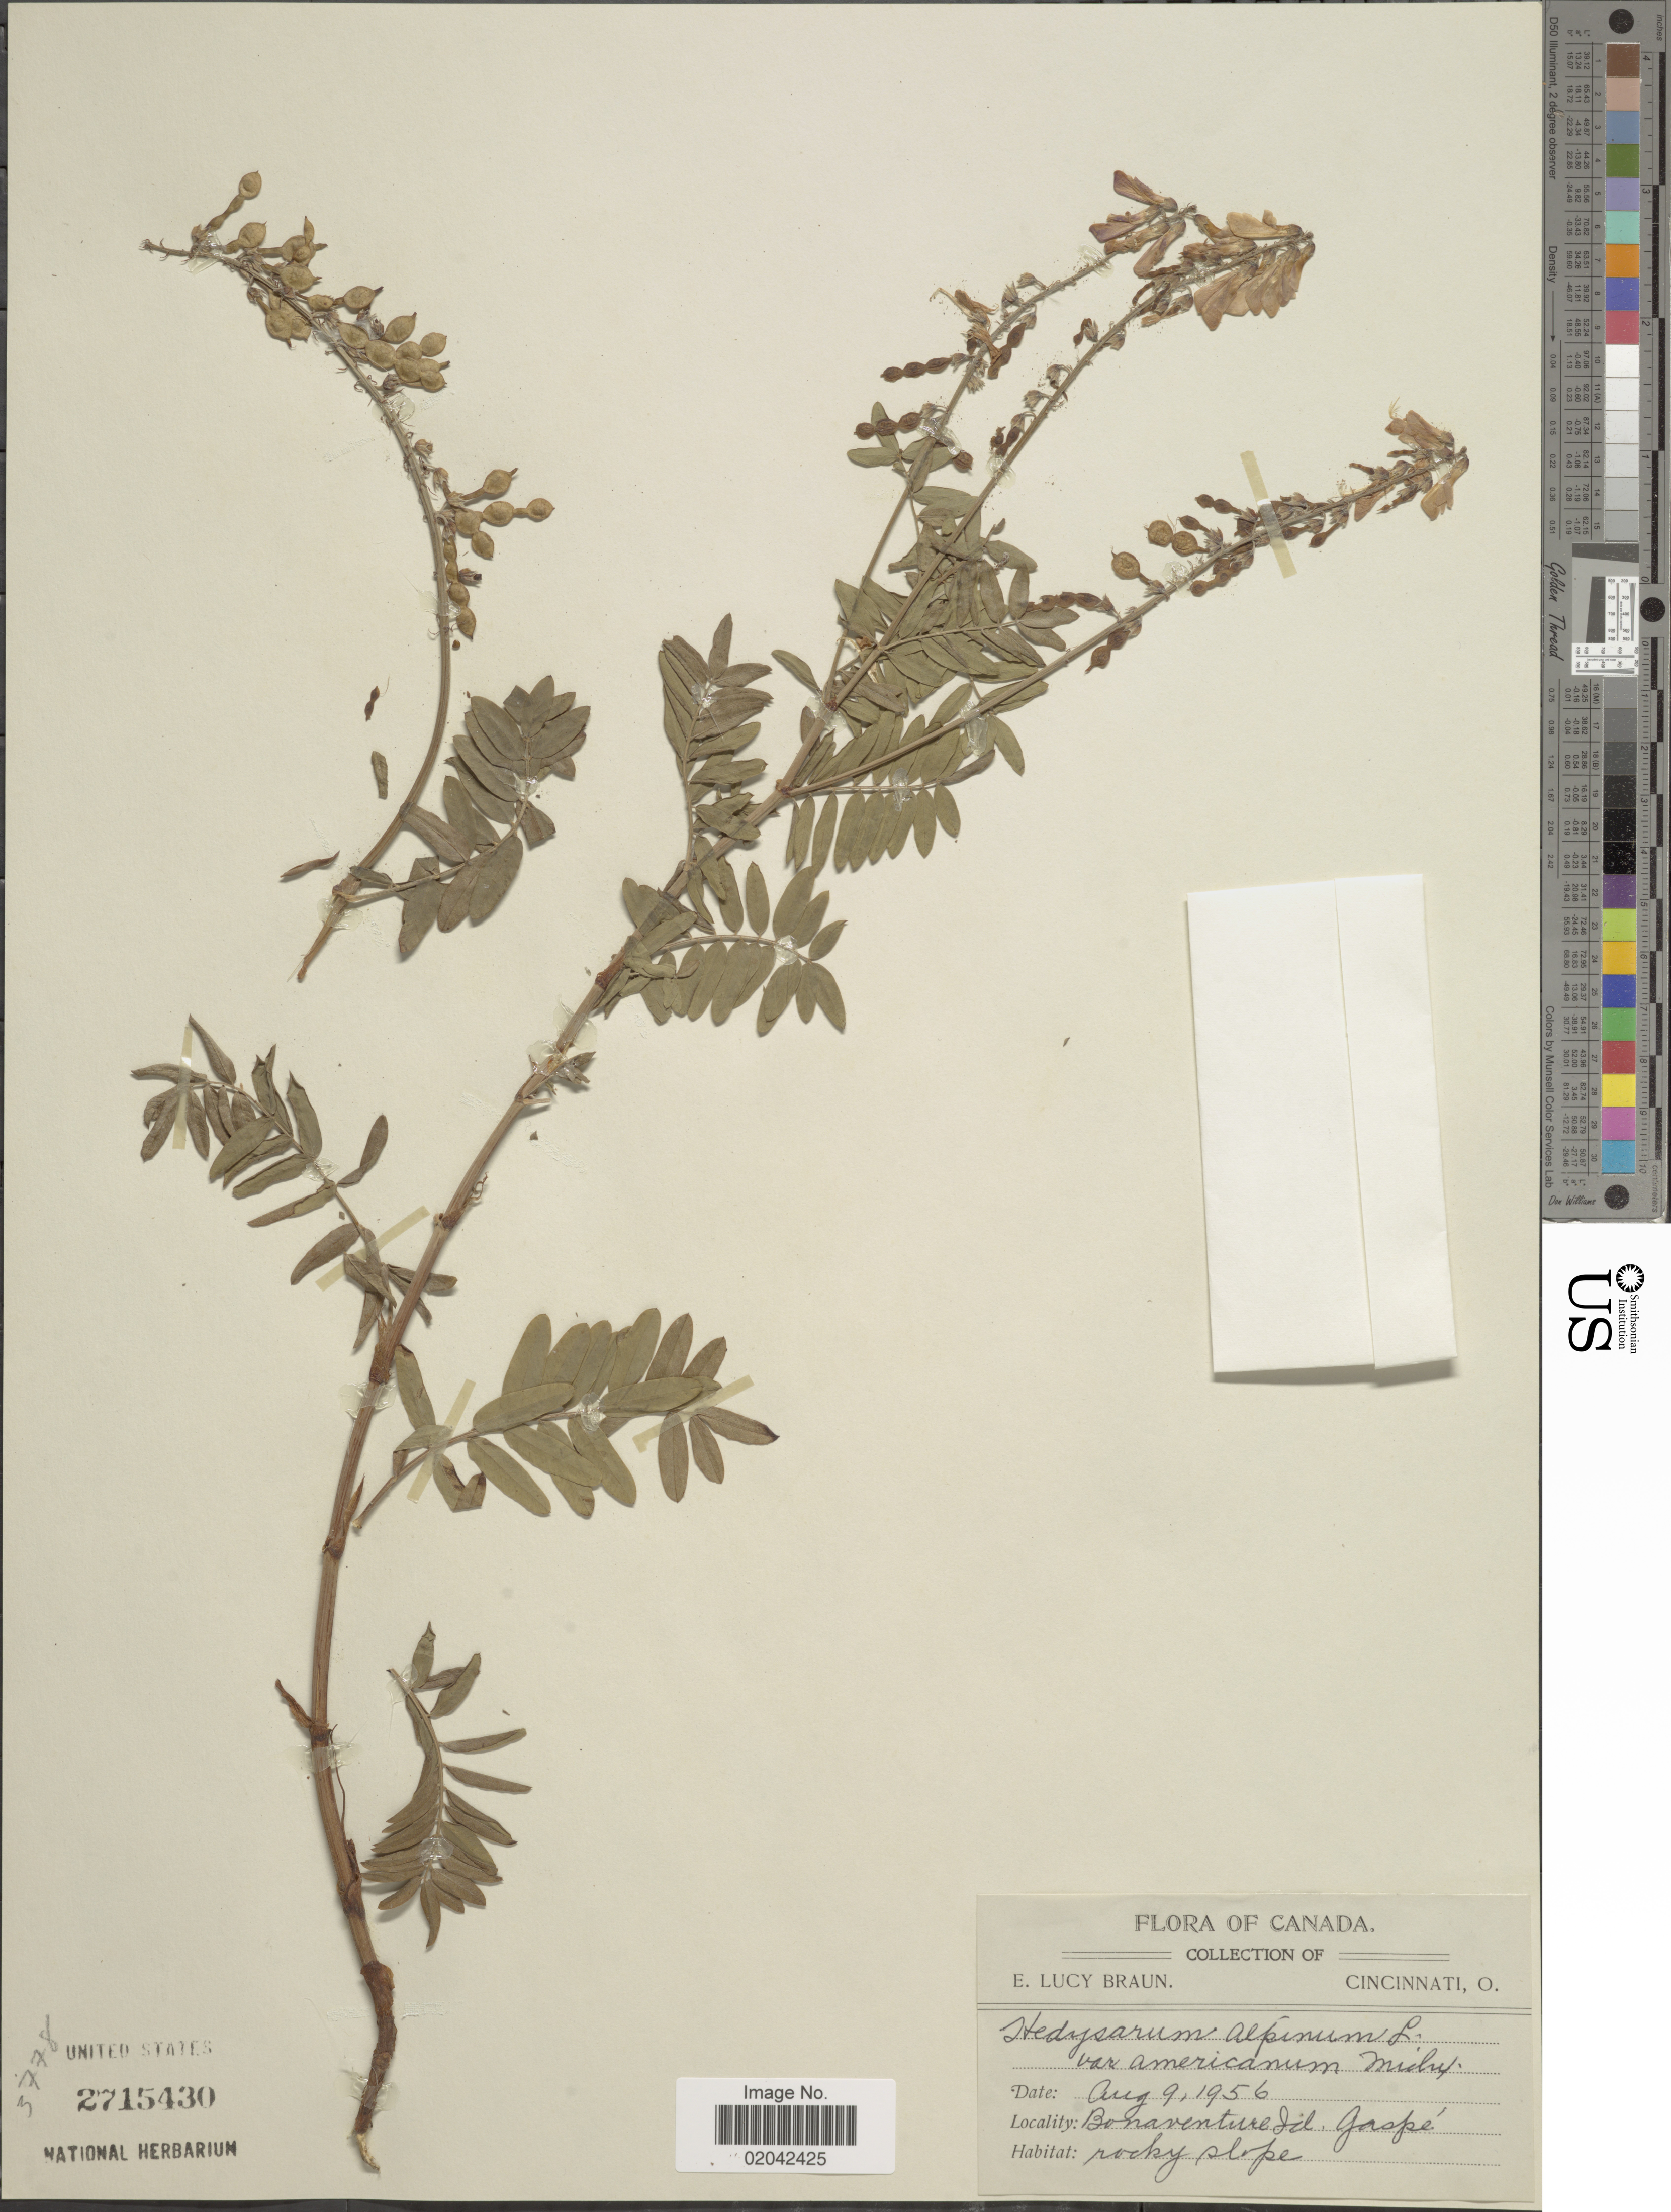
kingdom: Plantae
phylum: Tracheophyta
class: Magnoliopsida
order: Fabales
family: Fabaceae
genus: Hedysarum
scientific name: Hedysarum alpinum var. americanum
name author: Michx. ex Pursh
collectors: E. L. Braun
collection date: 1956-08-09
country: Canada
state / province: Quebec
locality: Bonaventure Id, Gaspe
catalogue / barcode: US 2715430